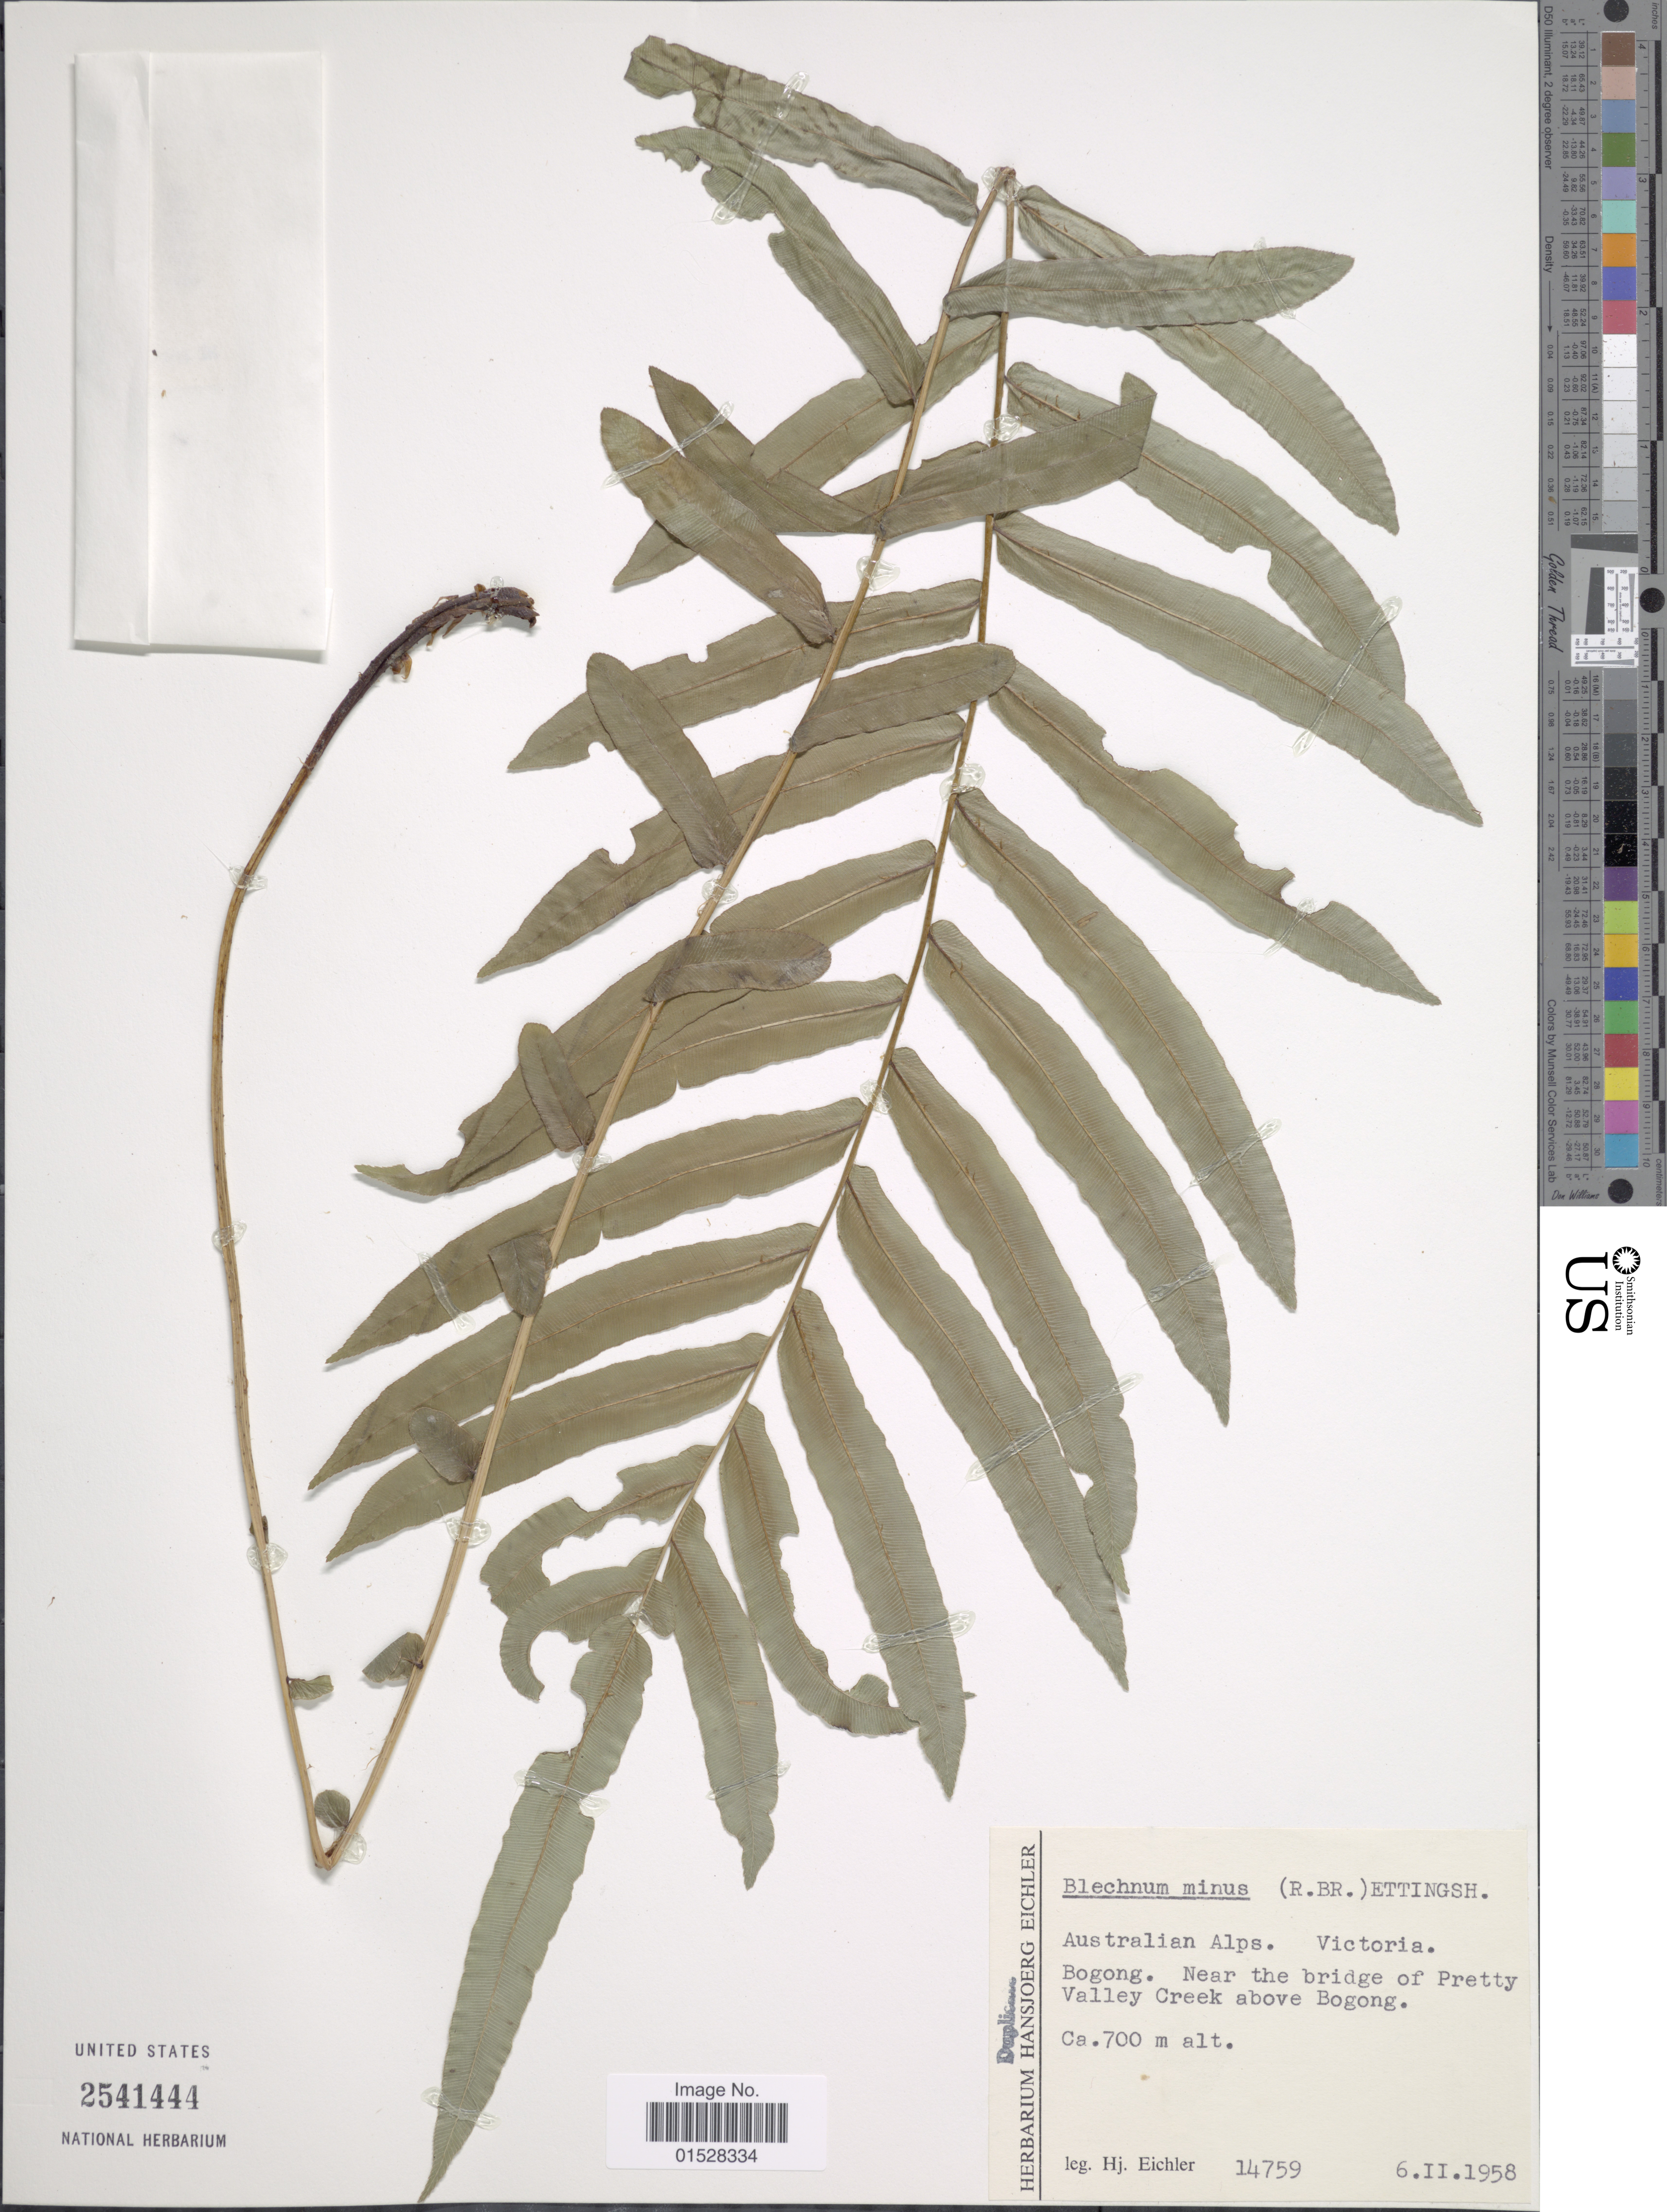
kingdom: Plantae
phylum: Tracheophyta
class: Polypodiopsida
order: Polypodiales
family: Blechnaceae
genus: Blechnum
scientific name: Blechnum minus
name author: (R. Br.) Ettingsh.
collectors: H. Eichler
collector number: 14759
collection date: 1958-02-06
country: Australia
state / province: Victoria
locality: Australian Alps, Victoria, Bogong, near the bridge of Pretty Valley Creek above Bogong.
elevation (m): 700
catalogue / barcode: US 2541444